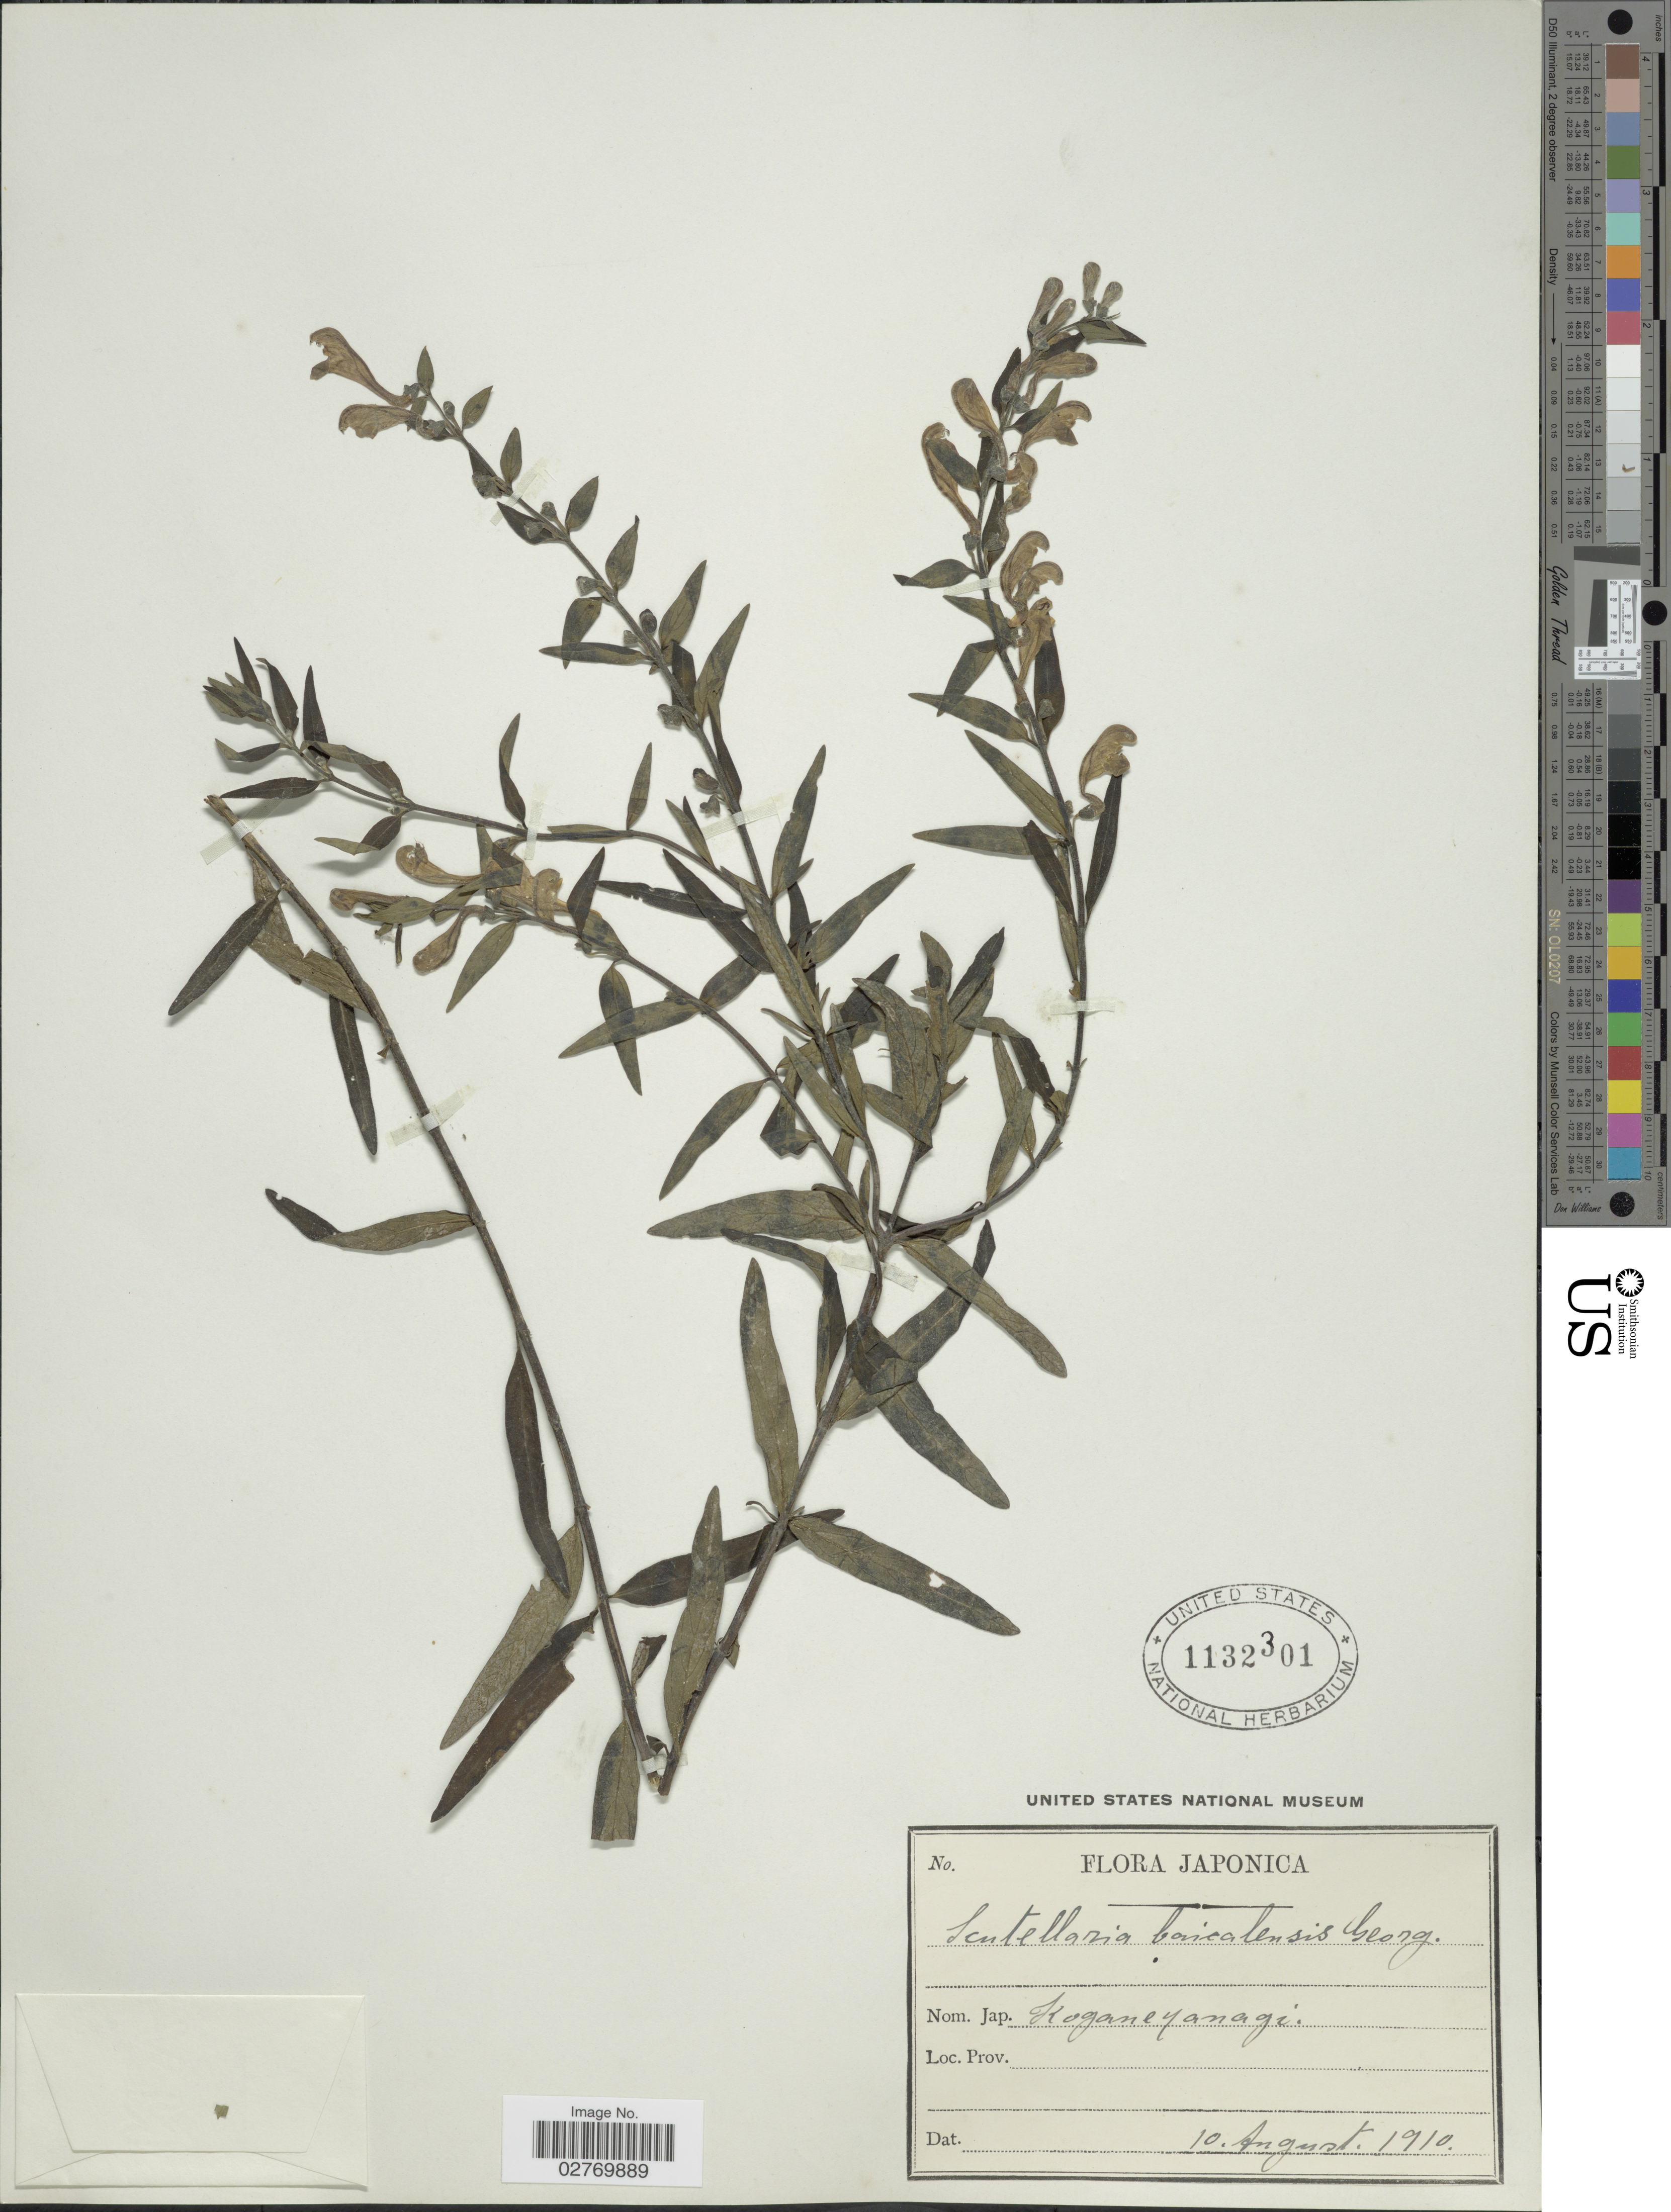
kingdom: Plantae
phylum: Tracheophyta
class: Magnoliopsida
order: Lamiales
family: Lamiaceae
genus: Scutellaria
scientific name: Scutellaria baicalensis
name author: Georgi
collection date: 1910-08-10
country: Japan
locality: Japonica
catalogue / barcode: US 1132301